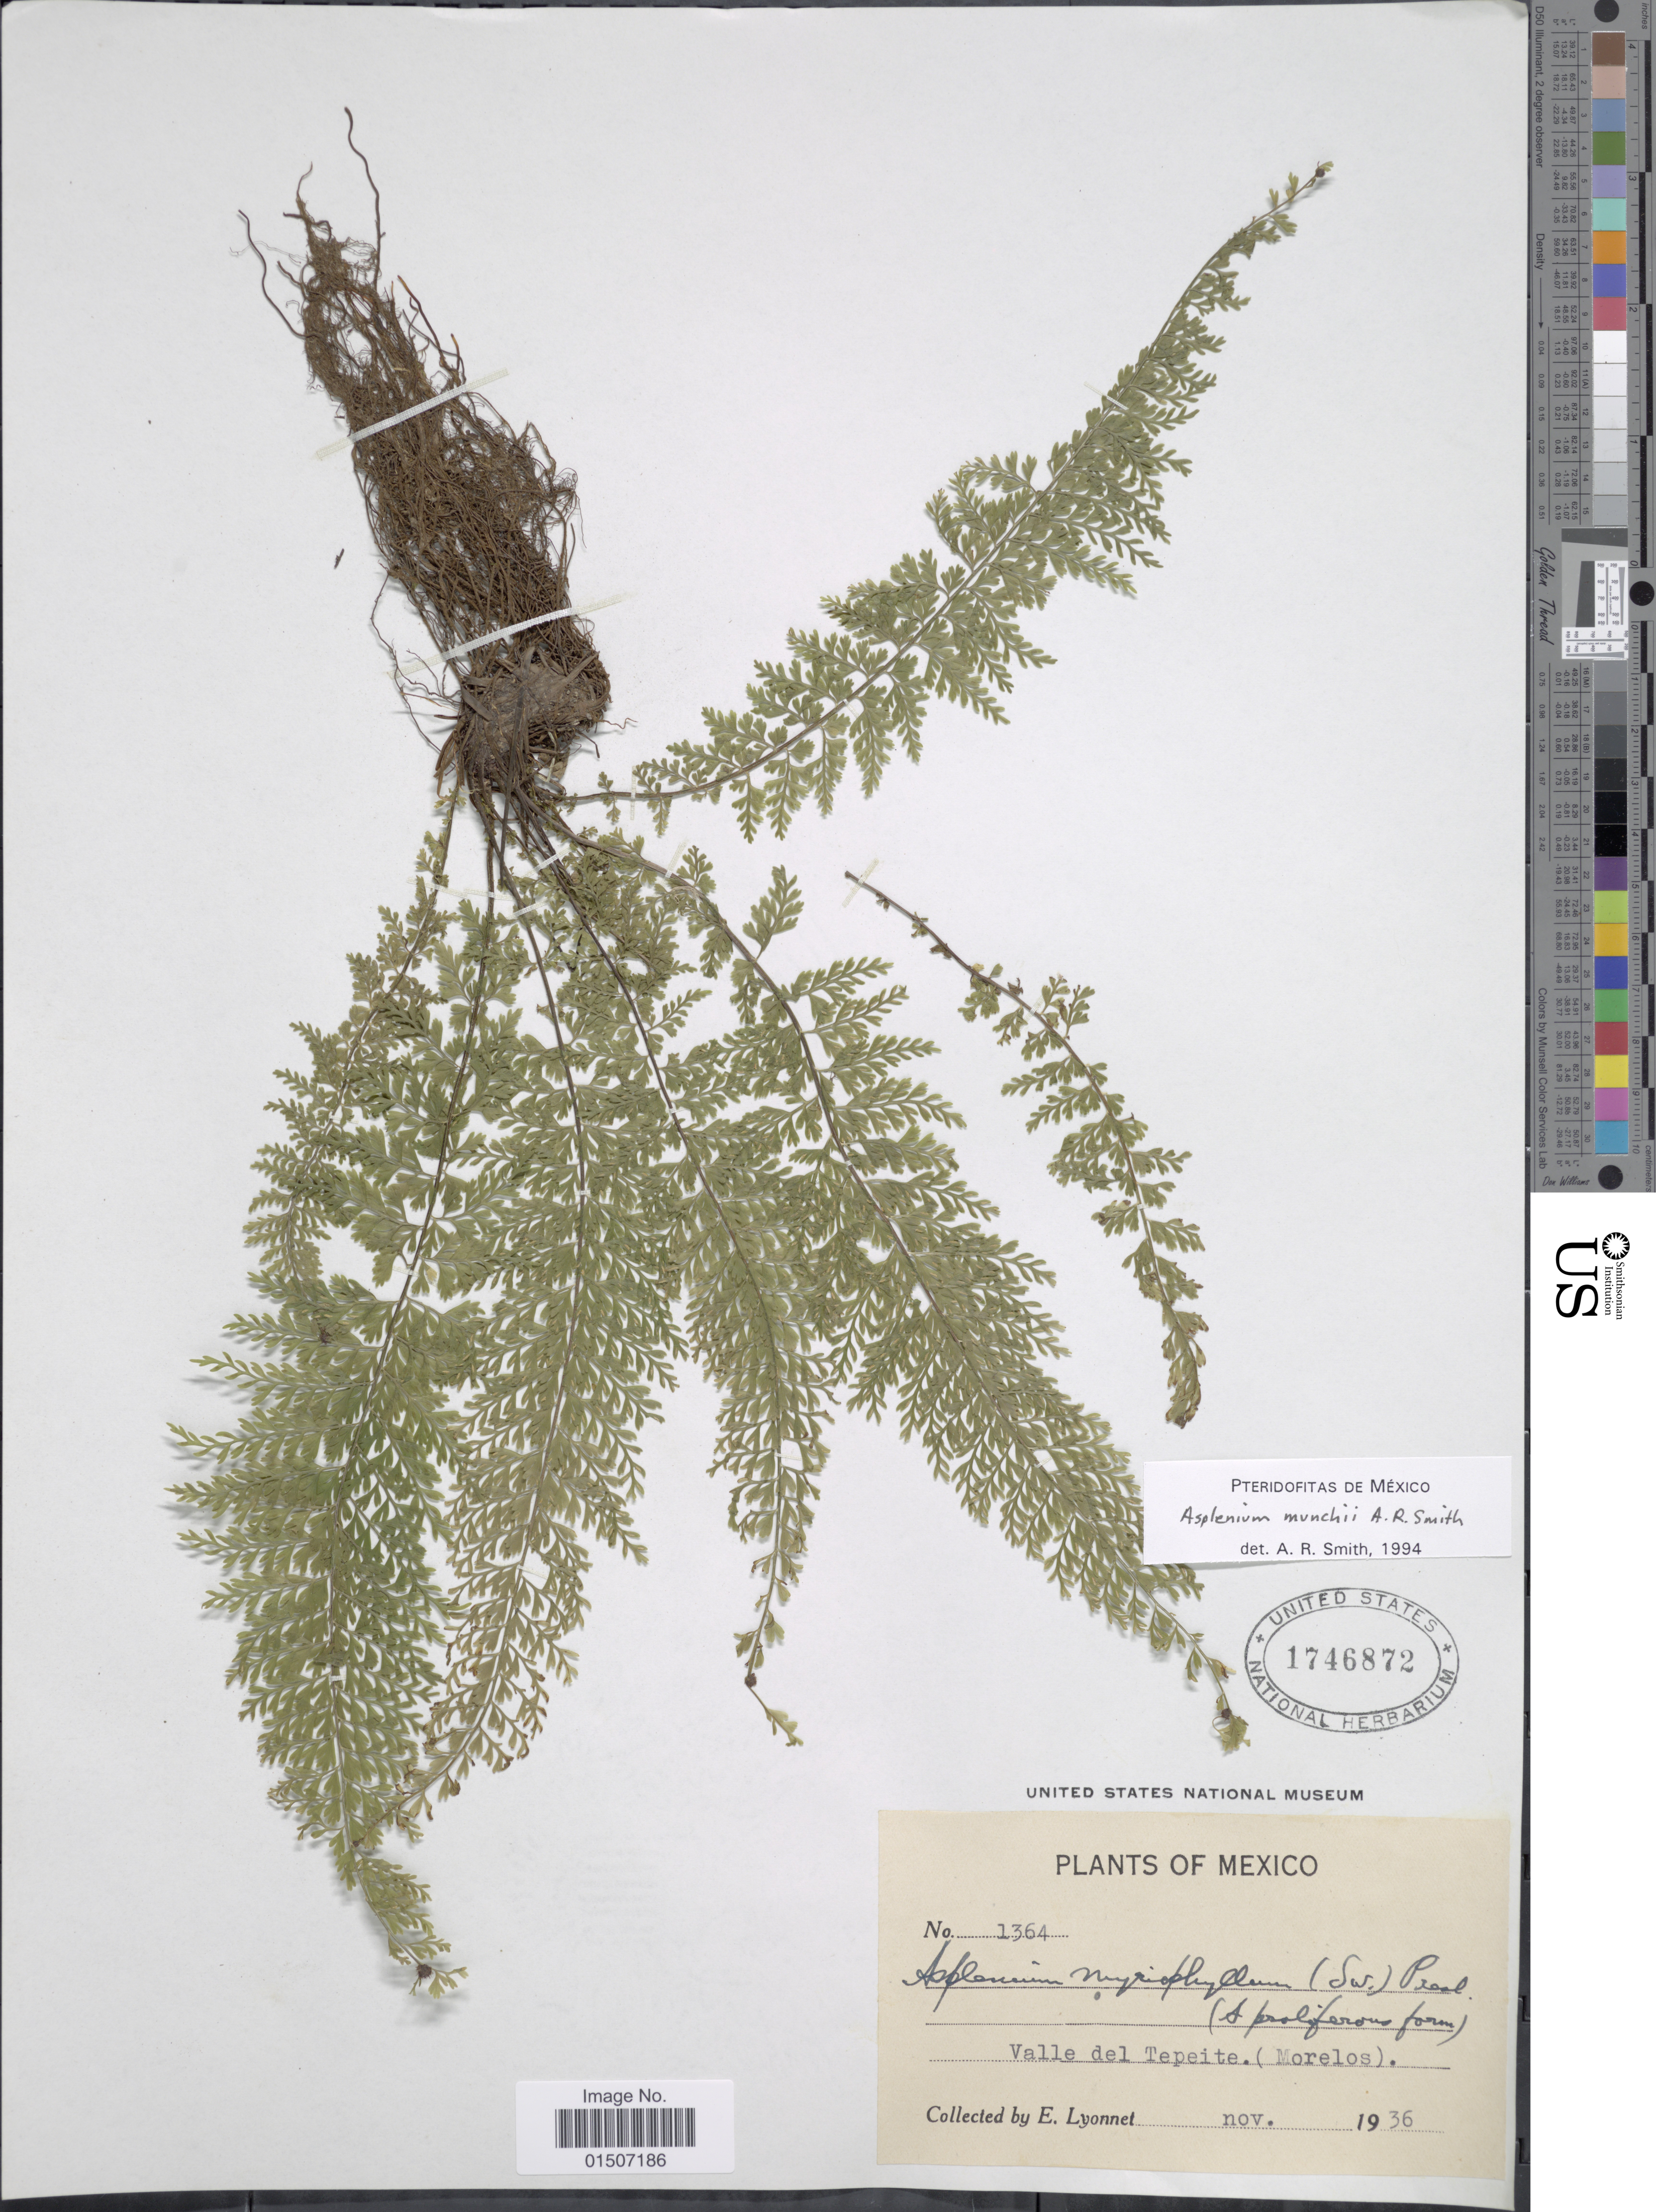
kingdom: Plantae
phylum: Tracheophyta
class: Polypodiopsida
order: Polypodiales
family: Aspleniaceae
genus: Asplenium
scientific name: Asplenium muenchii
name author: A.R. Sm.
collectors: E. Lyonnet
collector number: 1364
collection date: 1936-11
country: Mexico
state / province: Morelos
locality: Valle del Tepeite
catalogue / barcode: US 1746872